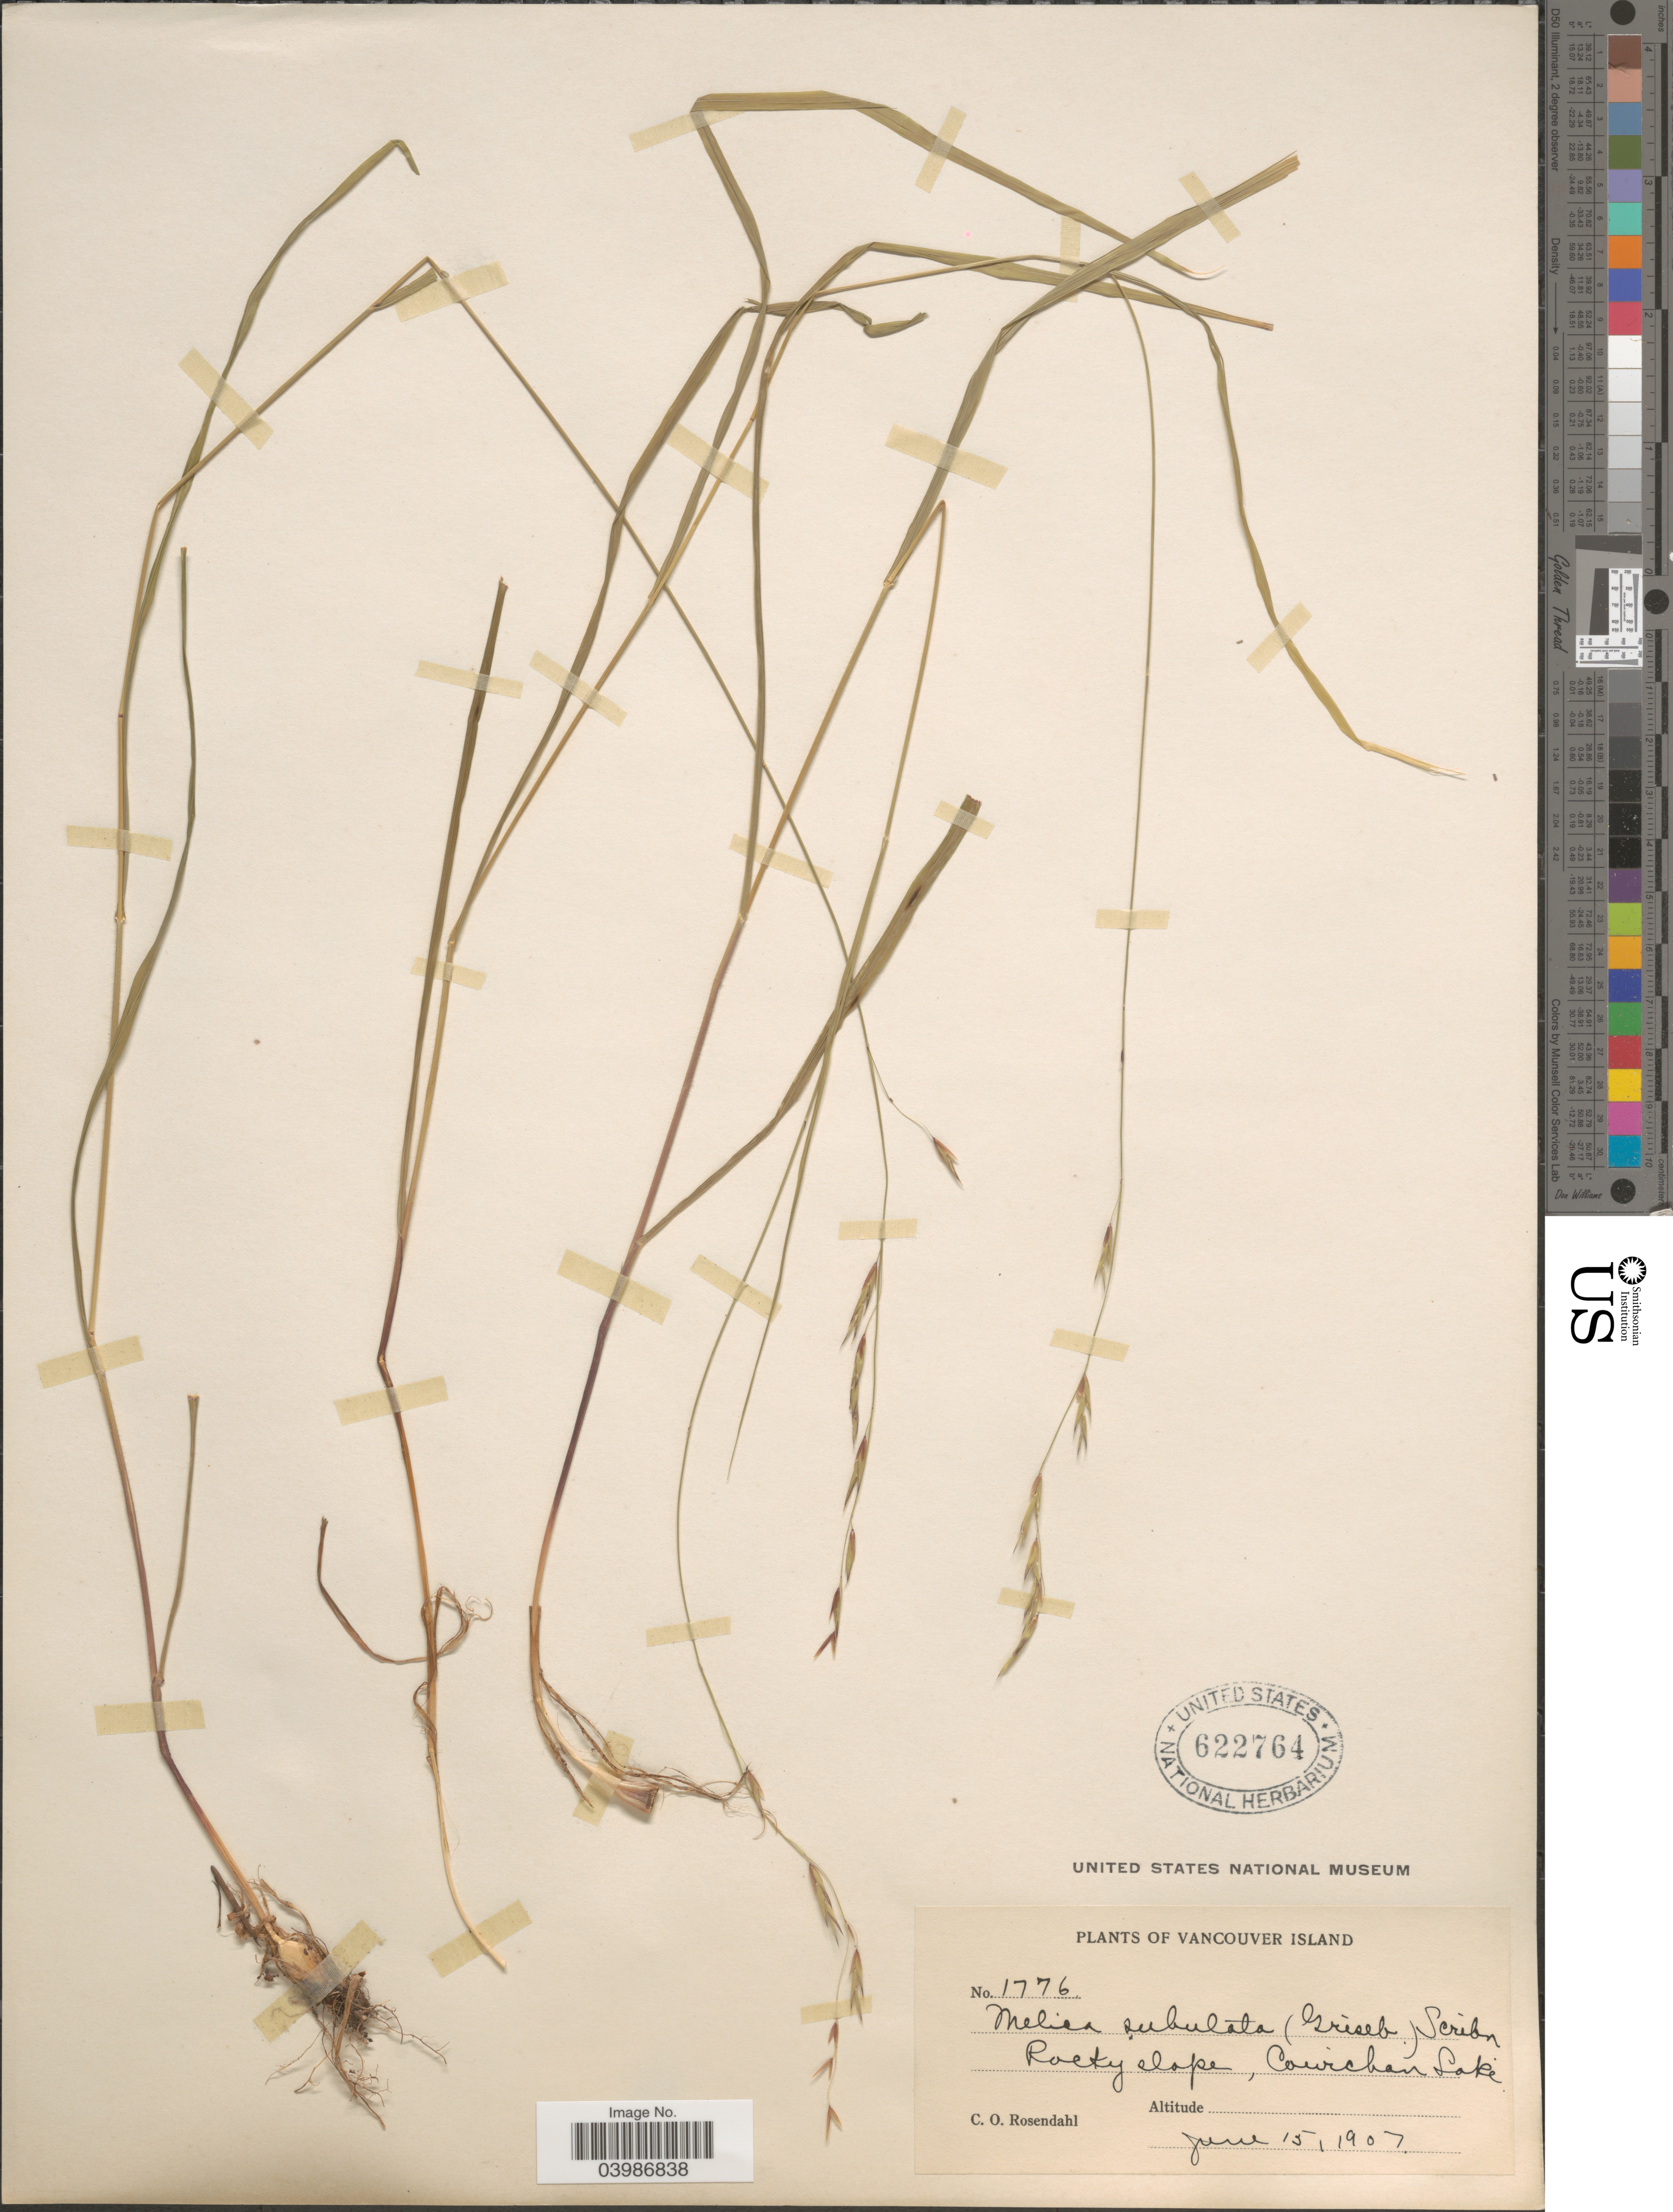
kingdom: Plantae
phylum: Tracheophyta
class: Liliopsida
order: Poales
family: Poaceae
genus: Melica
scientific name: Melica subulata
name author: (Griseb.) Scribn.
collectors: C. O. Rosendahl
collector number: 1776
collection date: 1907-06-15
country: Canada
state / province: British Columbia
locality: Vancouver Island. Rocky slope, Cowichan Lake.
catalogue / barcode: US 622764